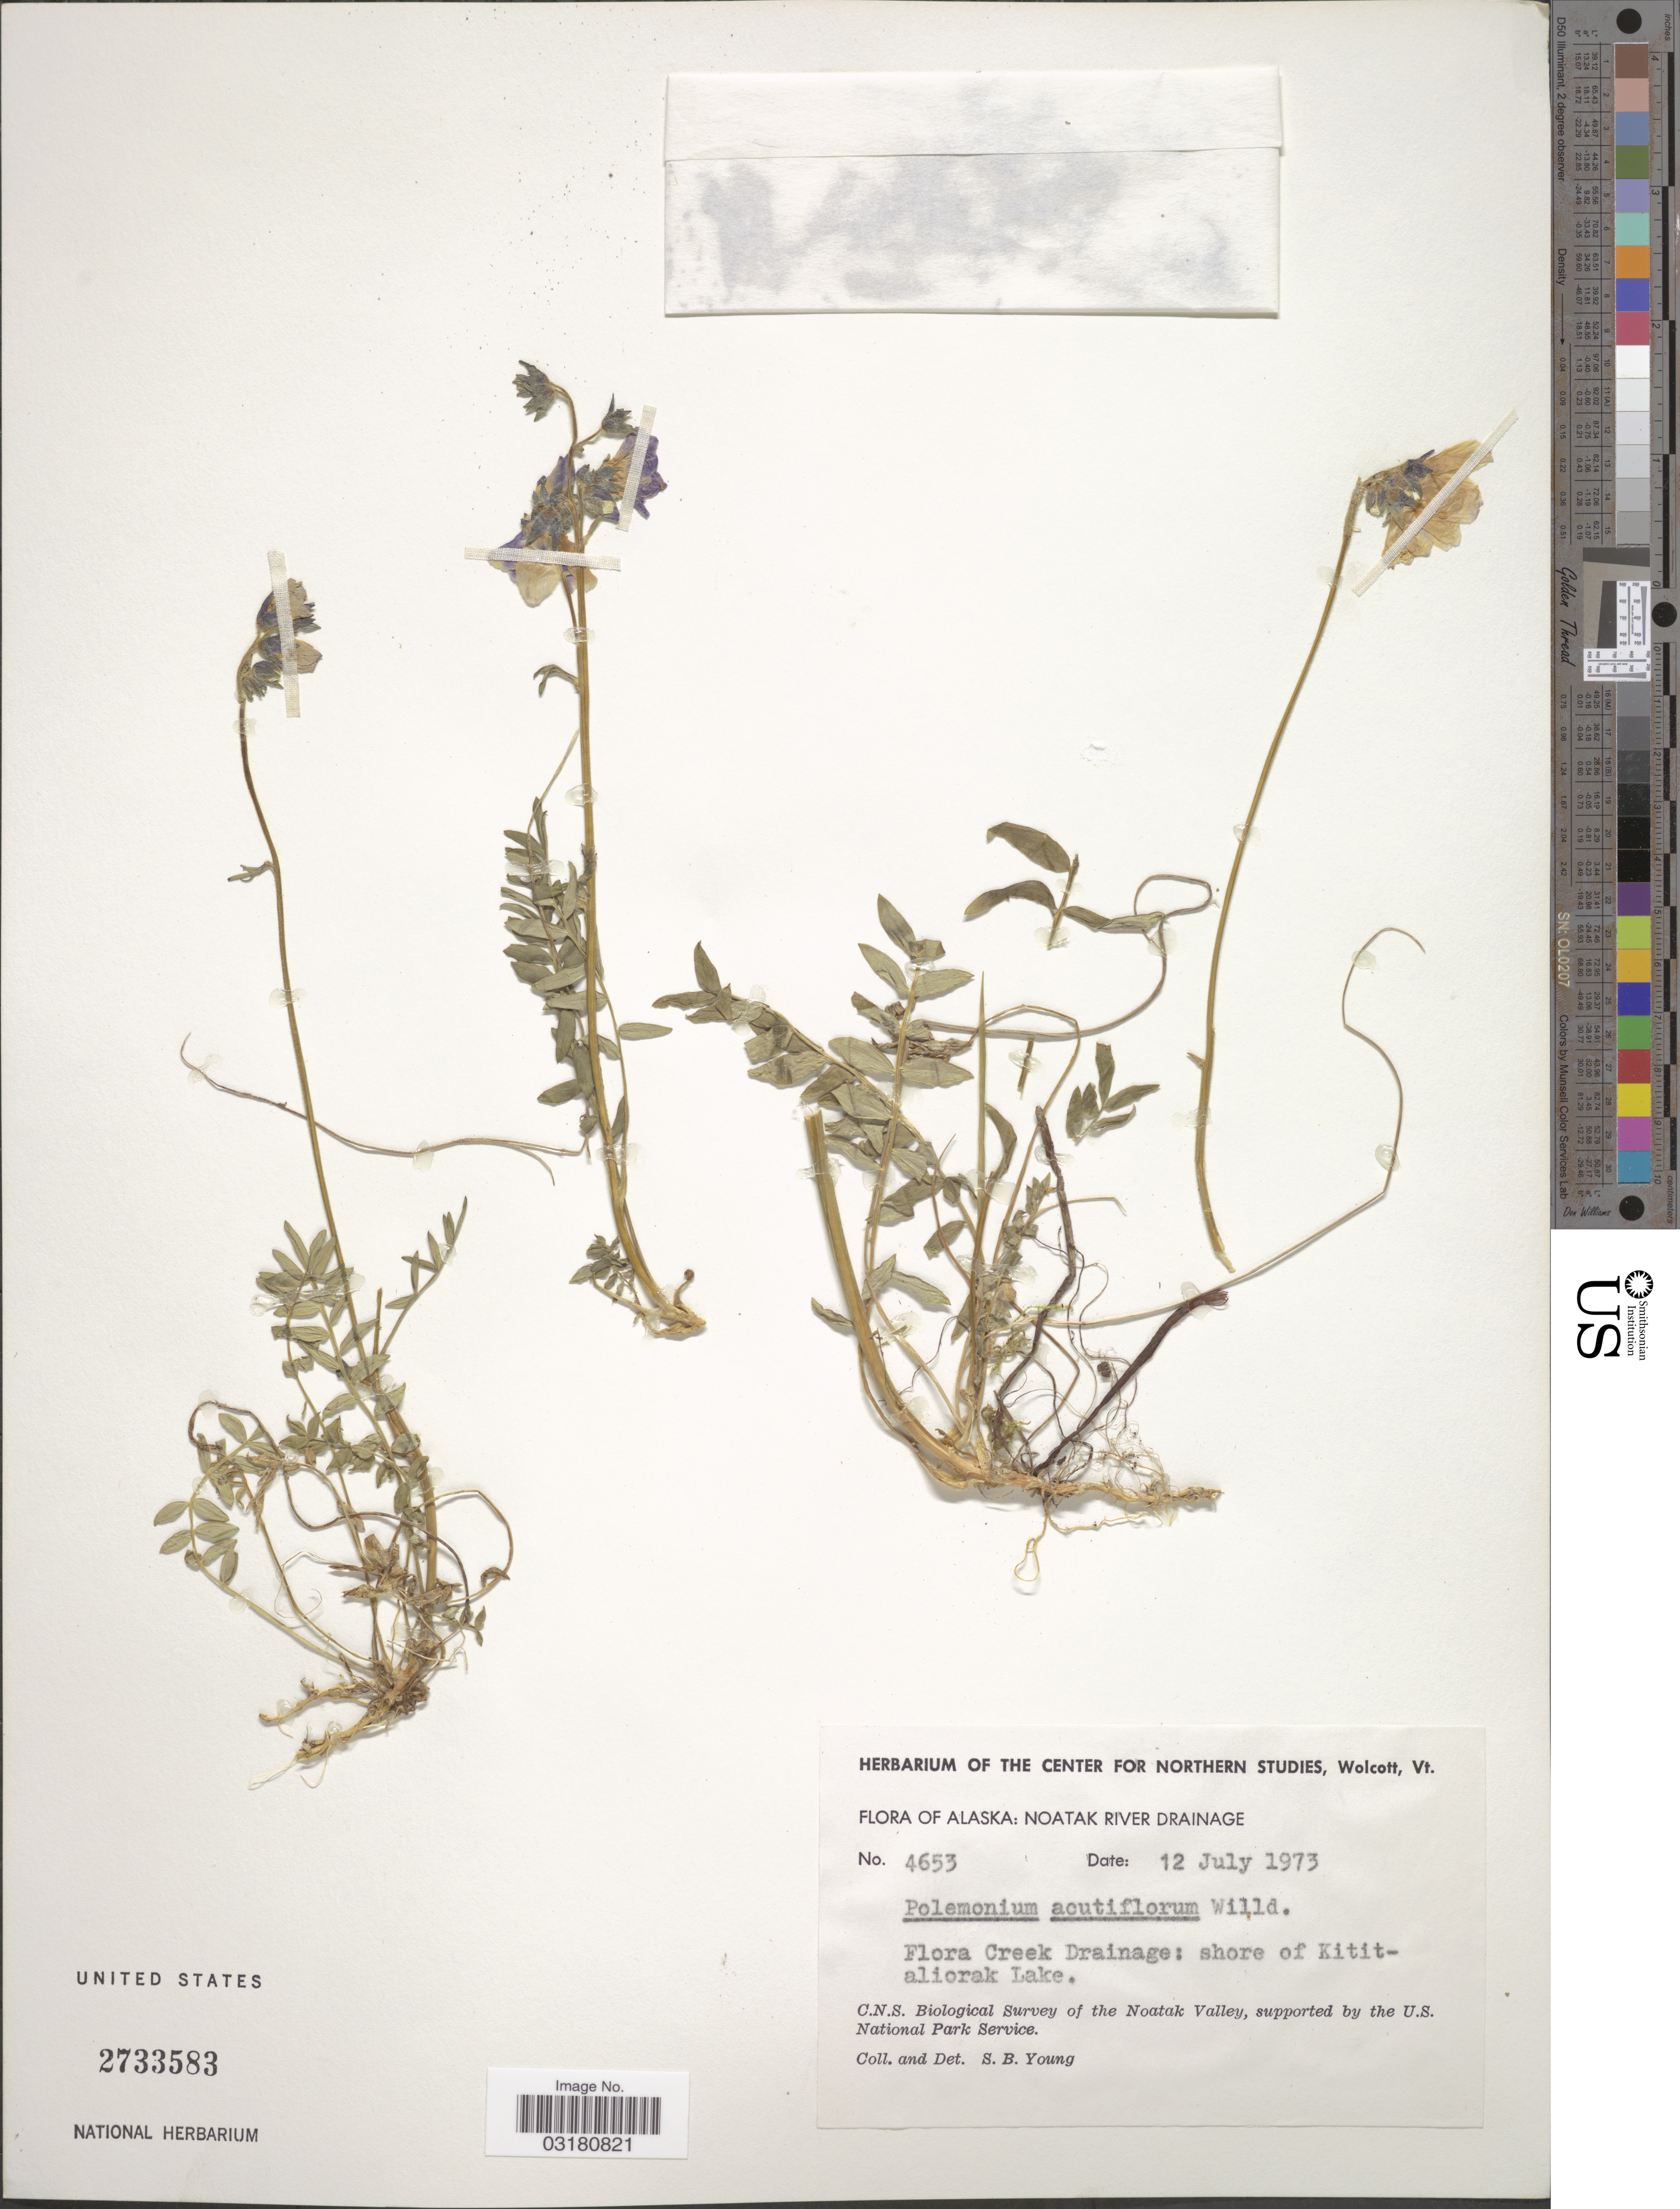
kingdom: Plantae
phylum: Tracheophyta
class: Magnoliopsida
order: Ericales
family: Polemoniaceae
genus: Polemonium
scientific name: Polemonium acutiflorum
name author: Willd. ex Roem. & Schult.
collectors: S. Young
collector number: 4653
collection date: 1973-07-12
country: United States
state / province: Alaska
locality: Noatak River Drainage. Flora Creek Drainage: shore of Kititaliorak Lake.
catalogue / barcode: US 2733583